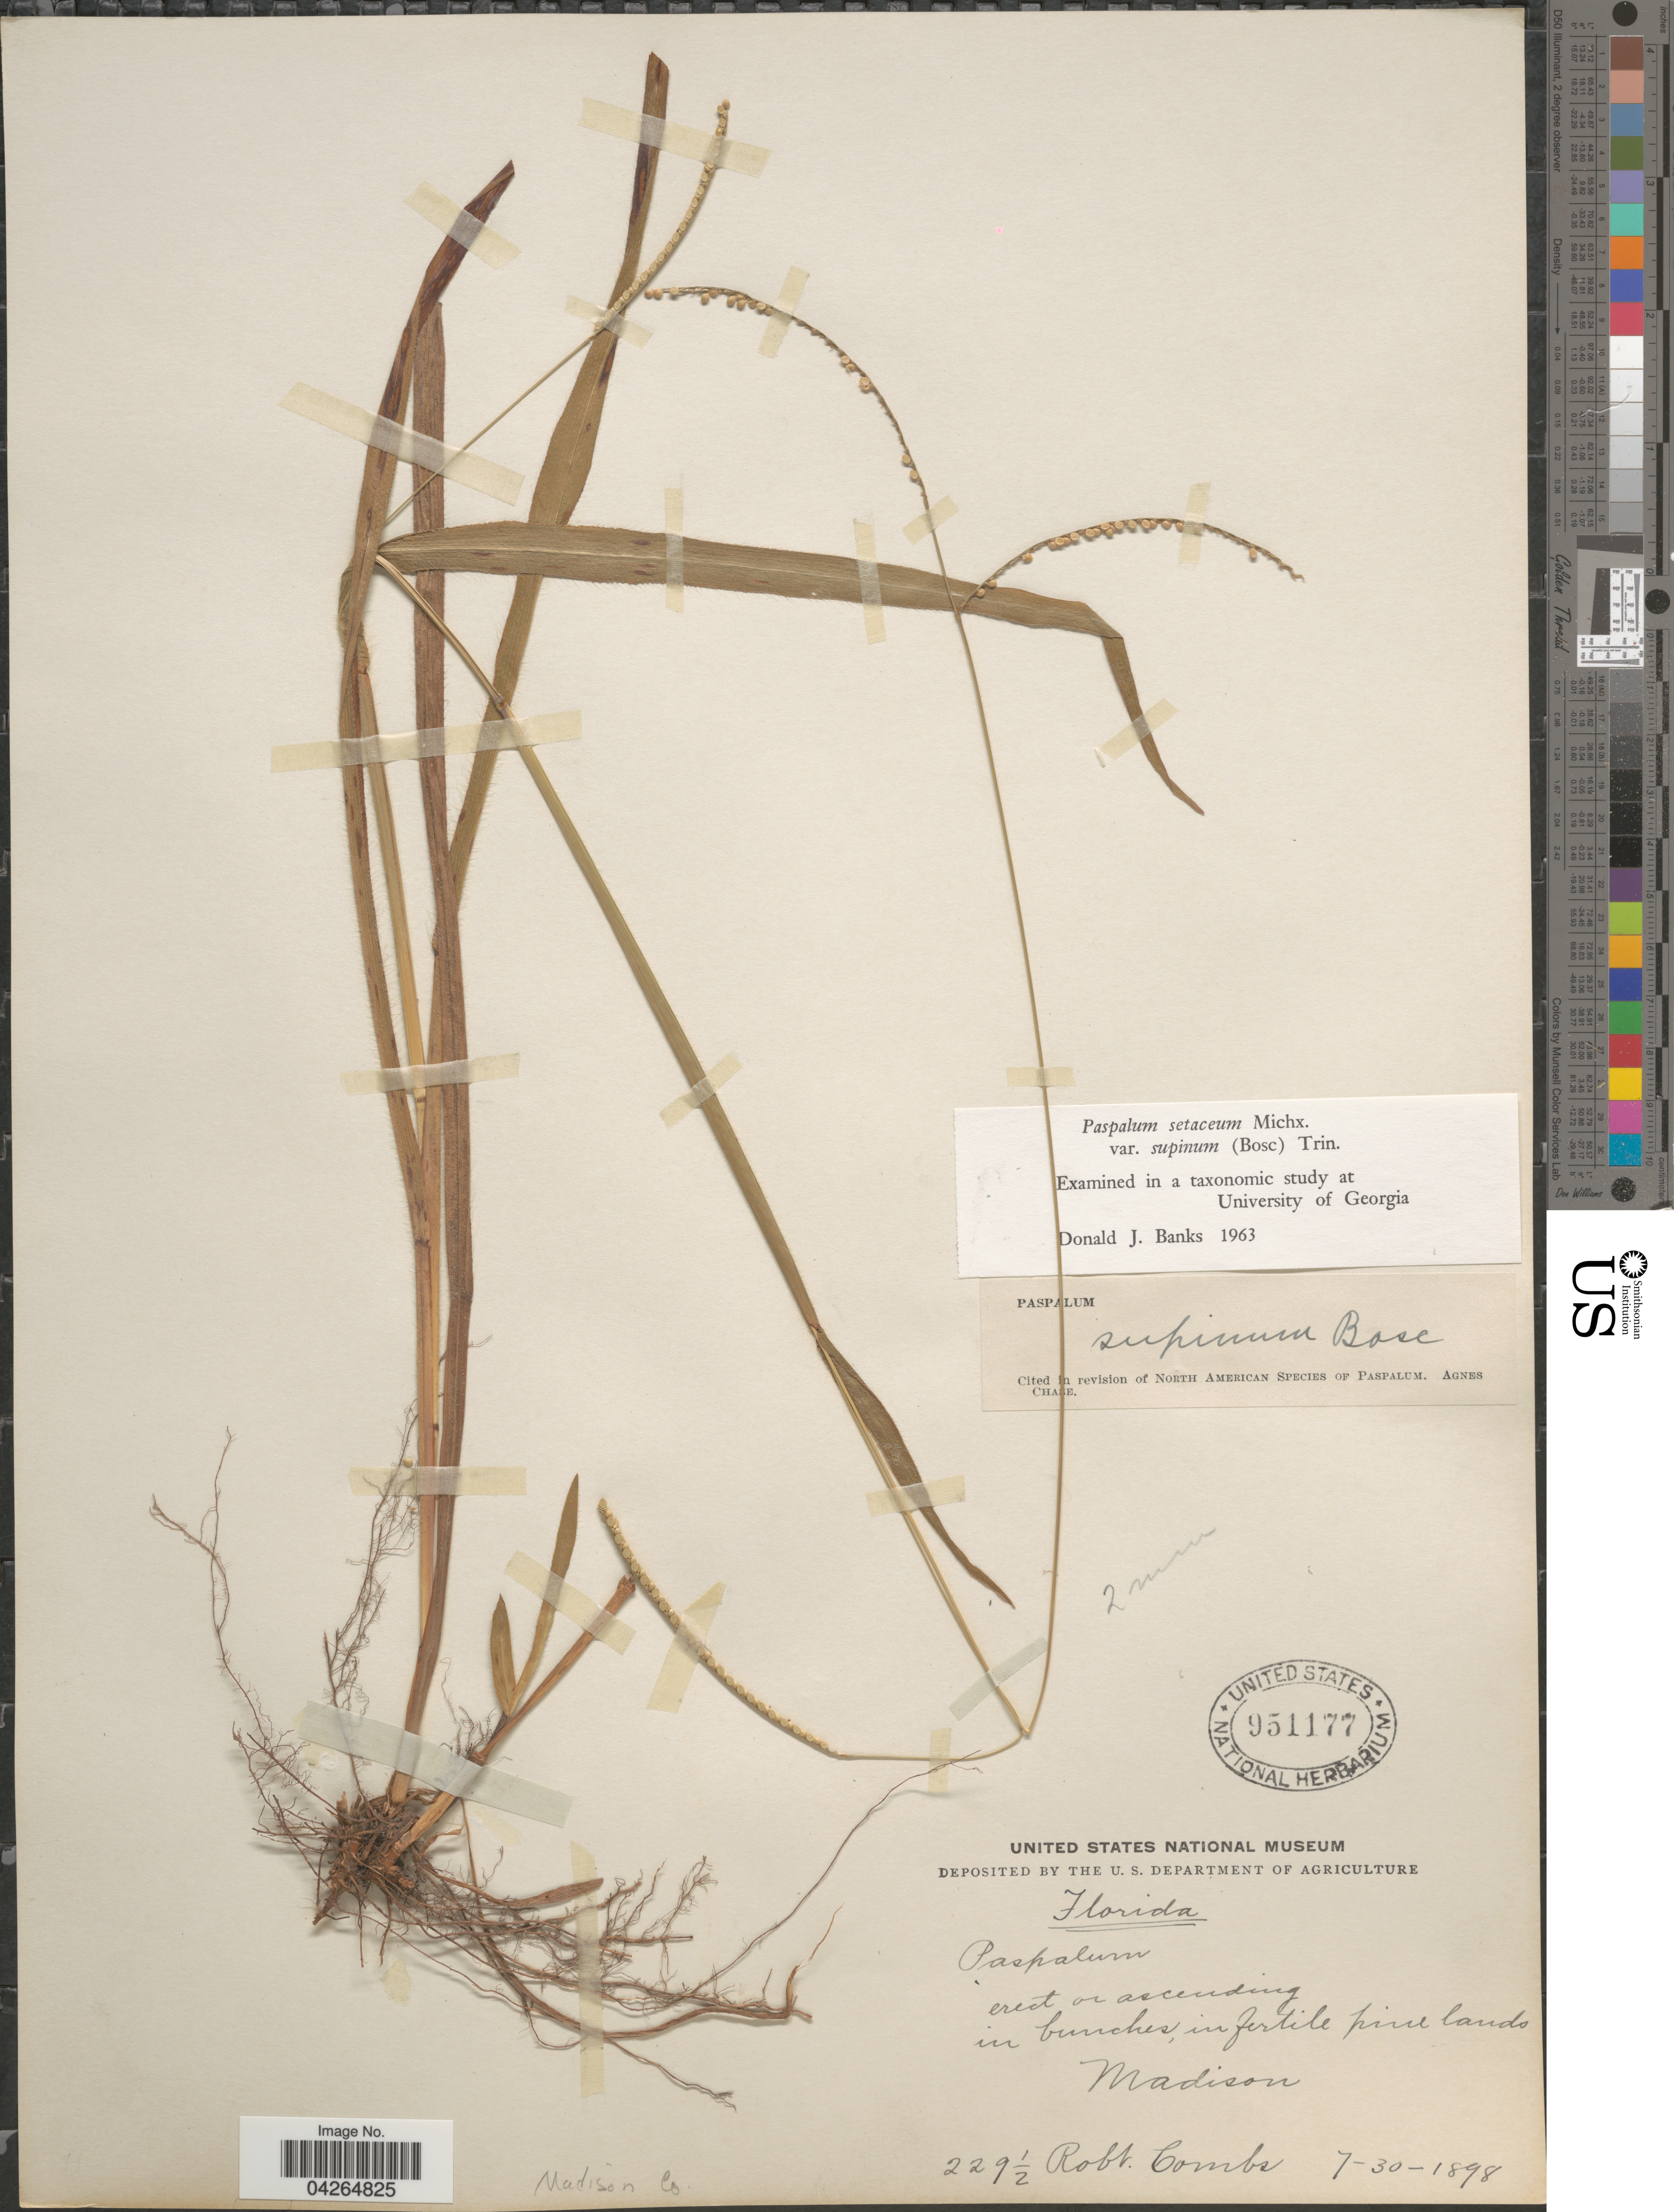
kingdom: Plantae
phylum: Tracheophyta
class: Liliopsida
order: Poales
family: Poaceae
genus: Paspalum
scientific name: Paspalum setaceum var. supinum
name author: (Bosc ex Poir.) Trin.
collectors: R. Combs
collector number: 229½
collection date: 1898-07-30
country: United States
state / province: Florida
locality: Madison Co. Madison.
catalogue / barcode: US 951177